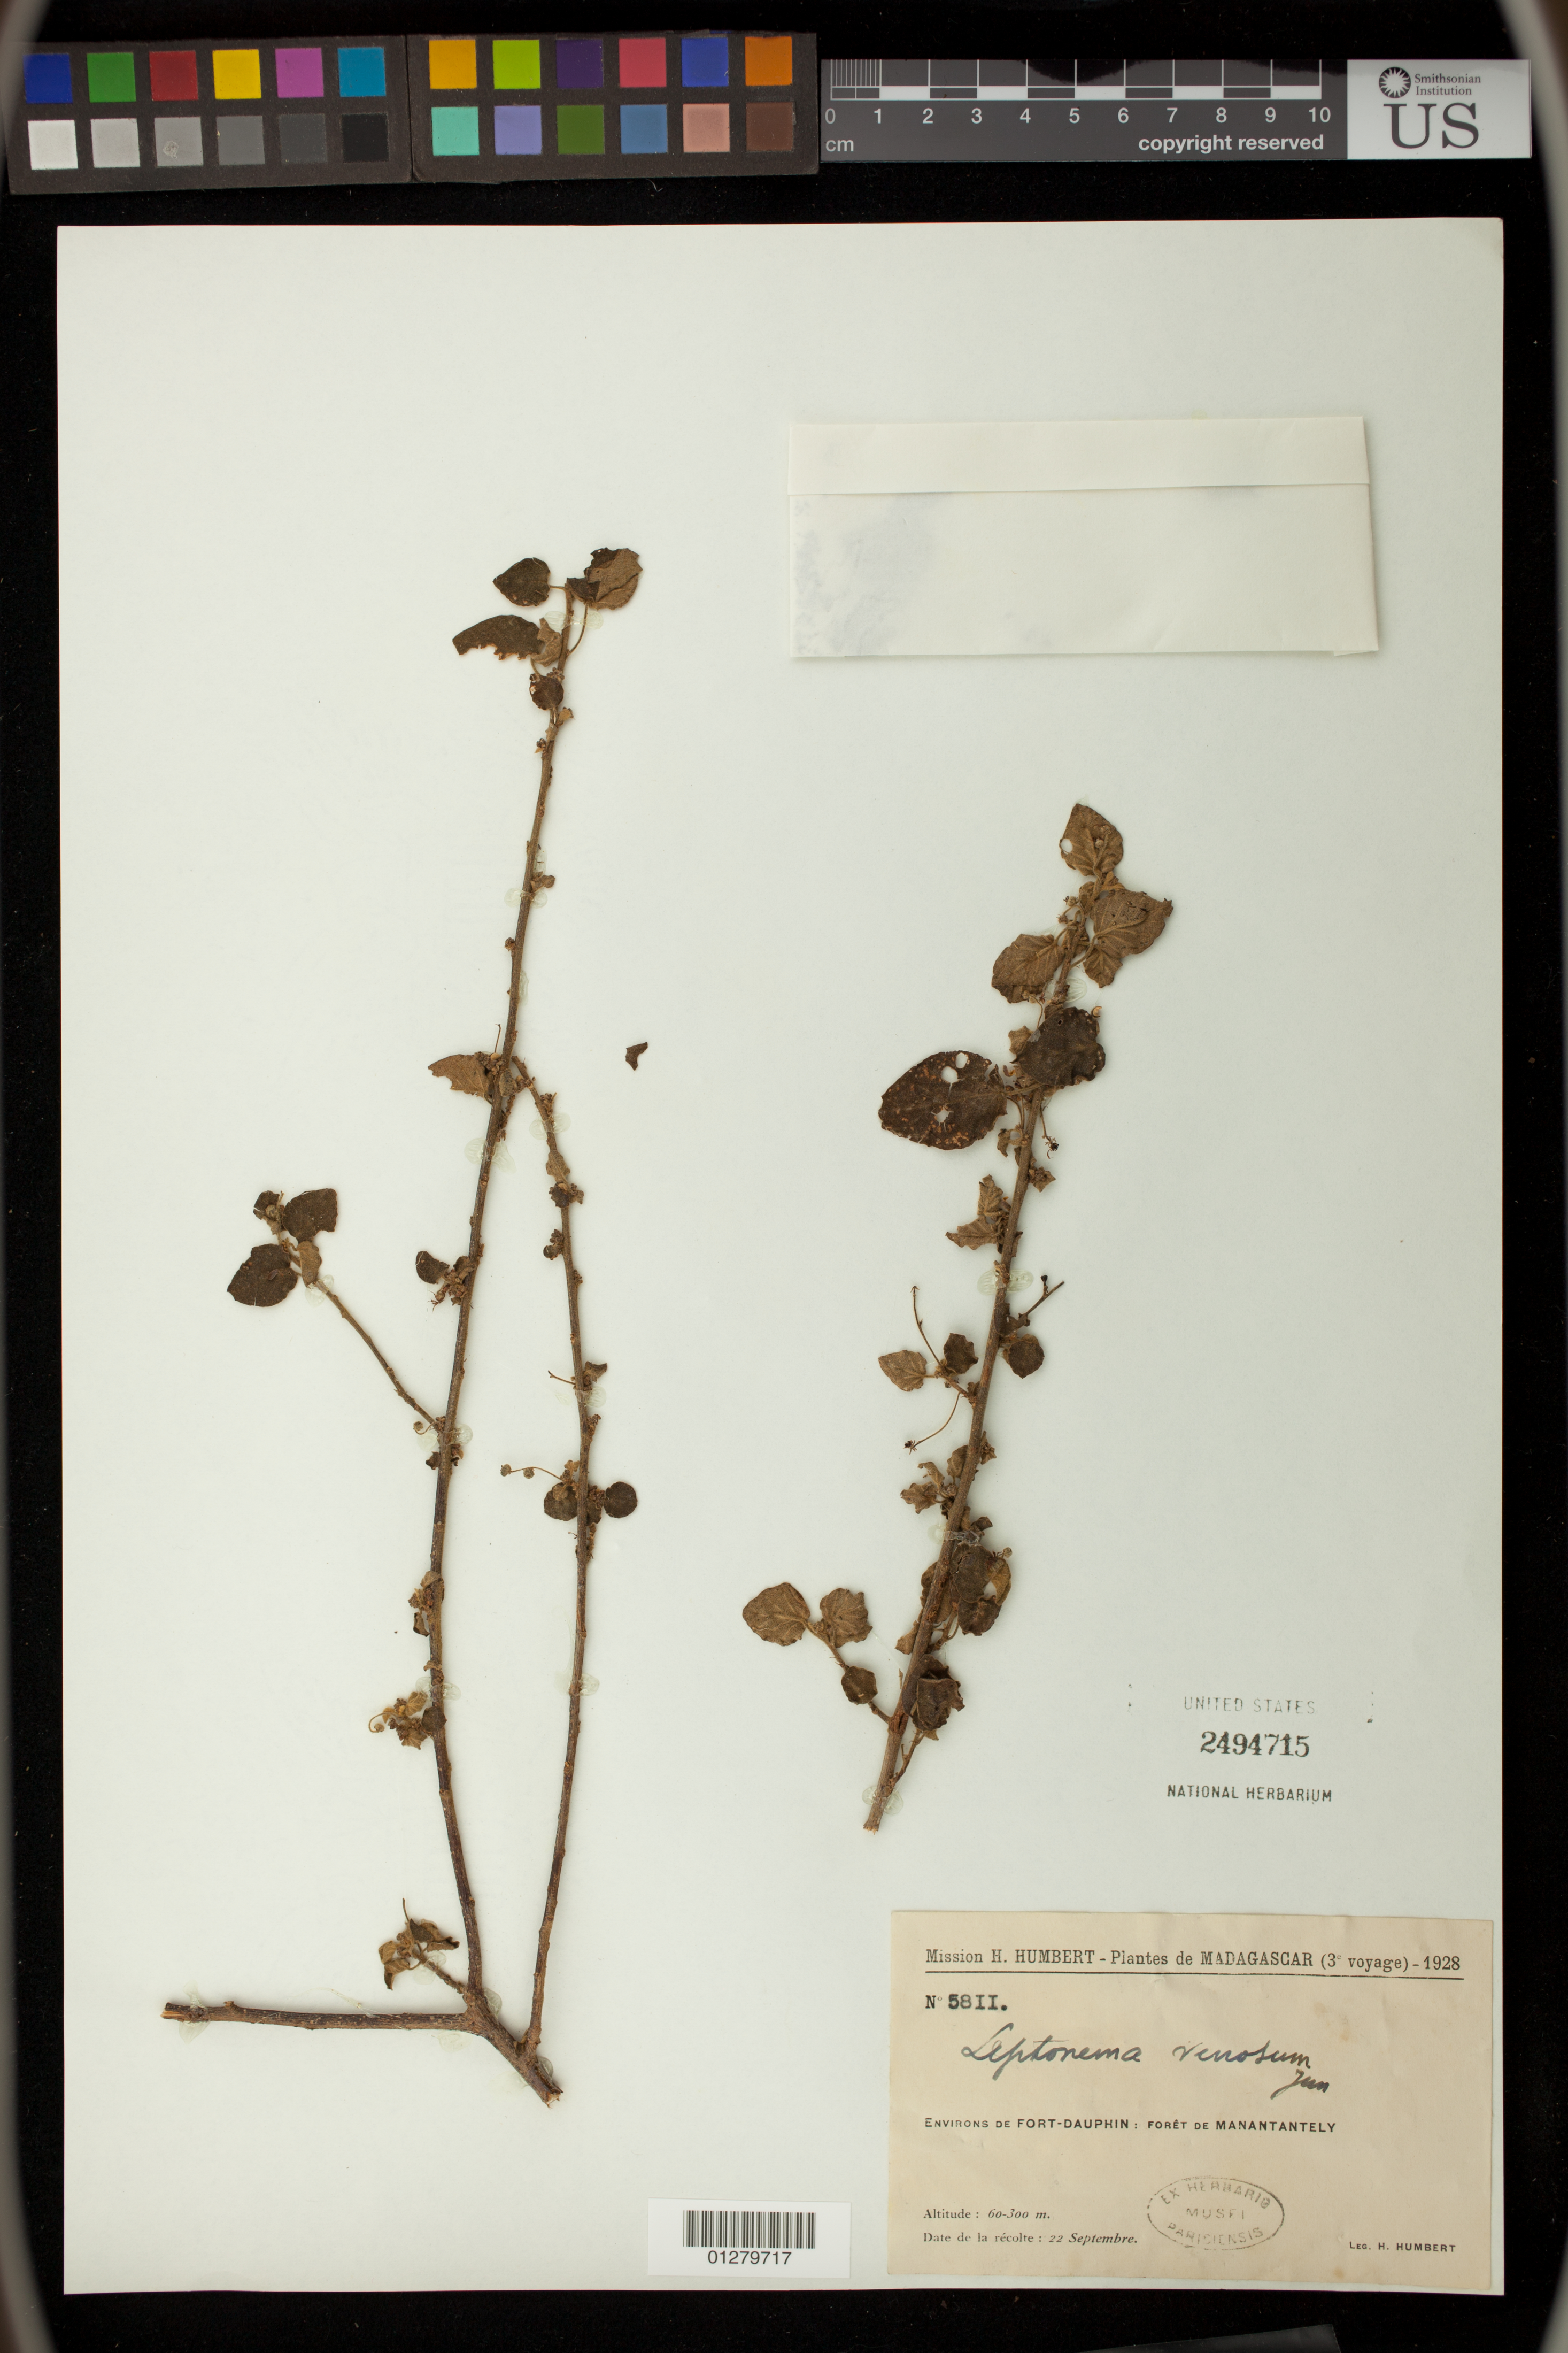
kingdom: Plantae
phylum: Tracheophyta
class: Magnoliopsida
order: Malpighiales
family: Phyllanthaceae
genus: Leptonema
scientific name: Leptonema venosum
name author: (Poir.) A. Juss.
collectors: H. Humbert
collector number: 5811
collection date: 1928-09-22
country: Madagascar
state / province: Anosy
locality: Fort-Dauphin: Foret de Manantantely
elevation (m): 60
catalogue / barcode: US 2494715